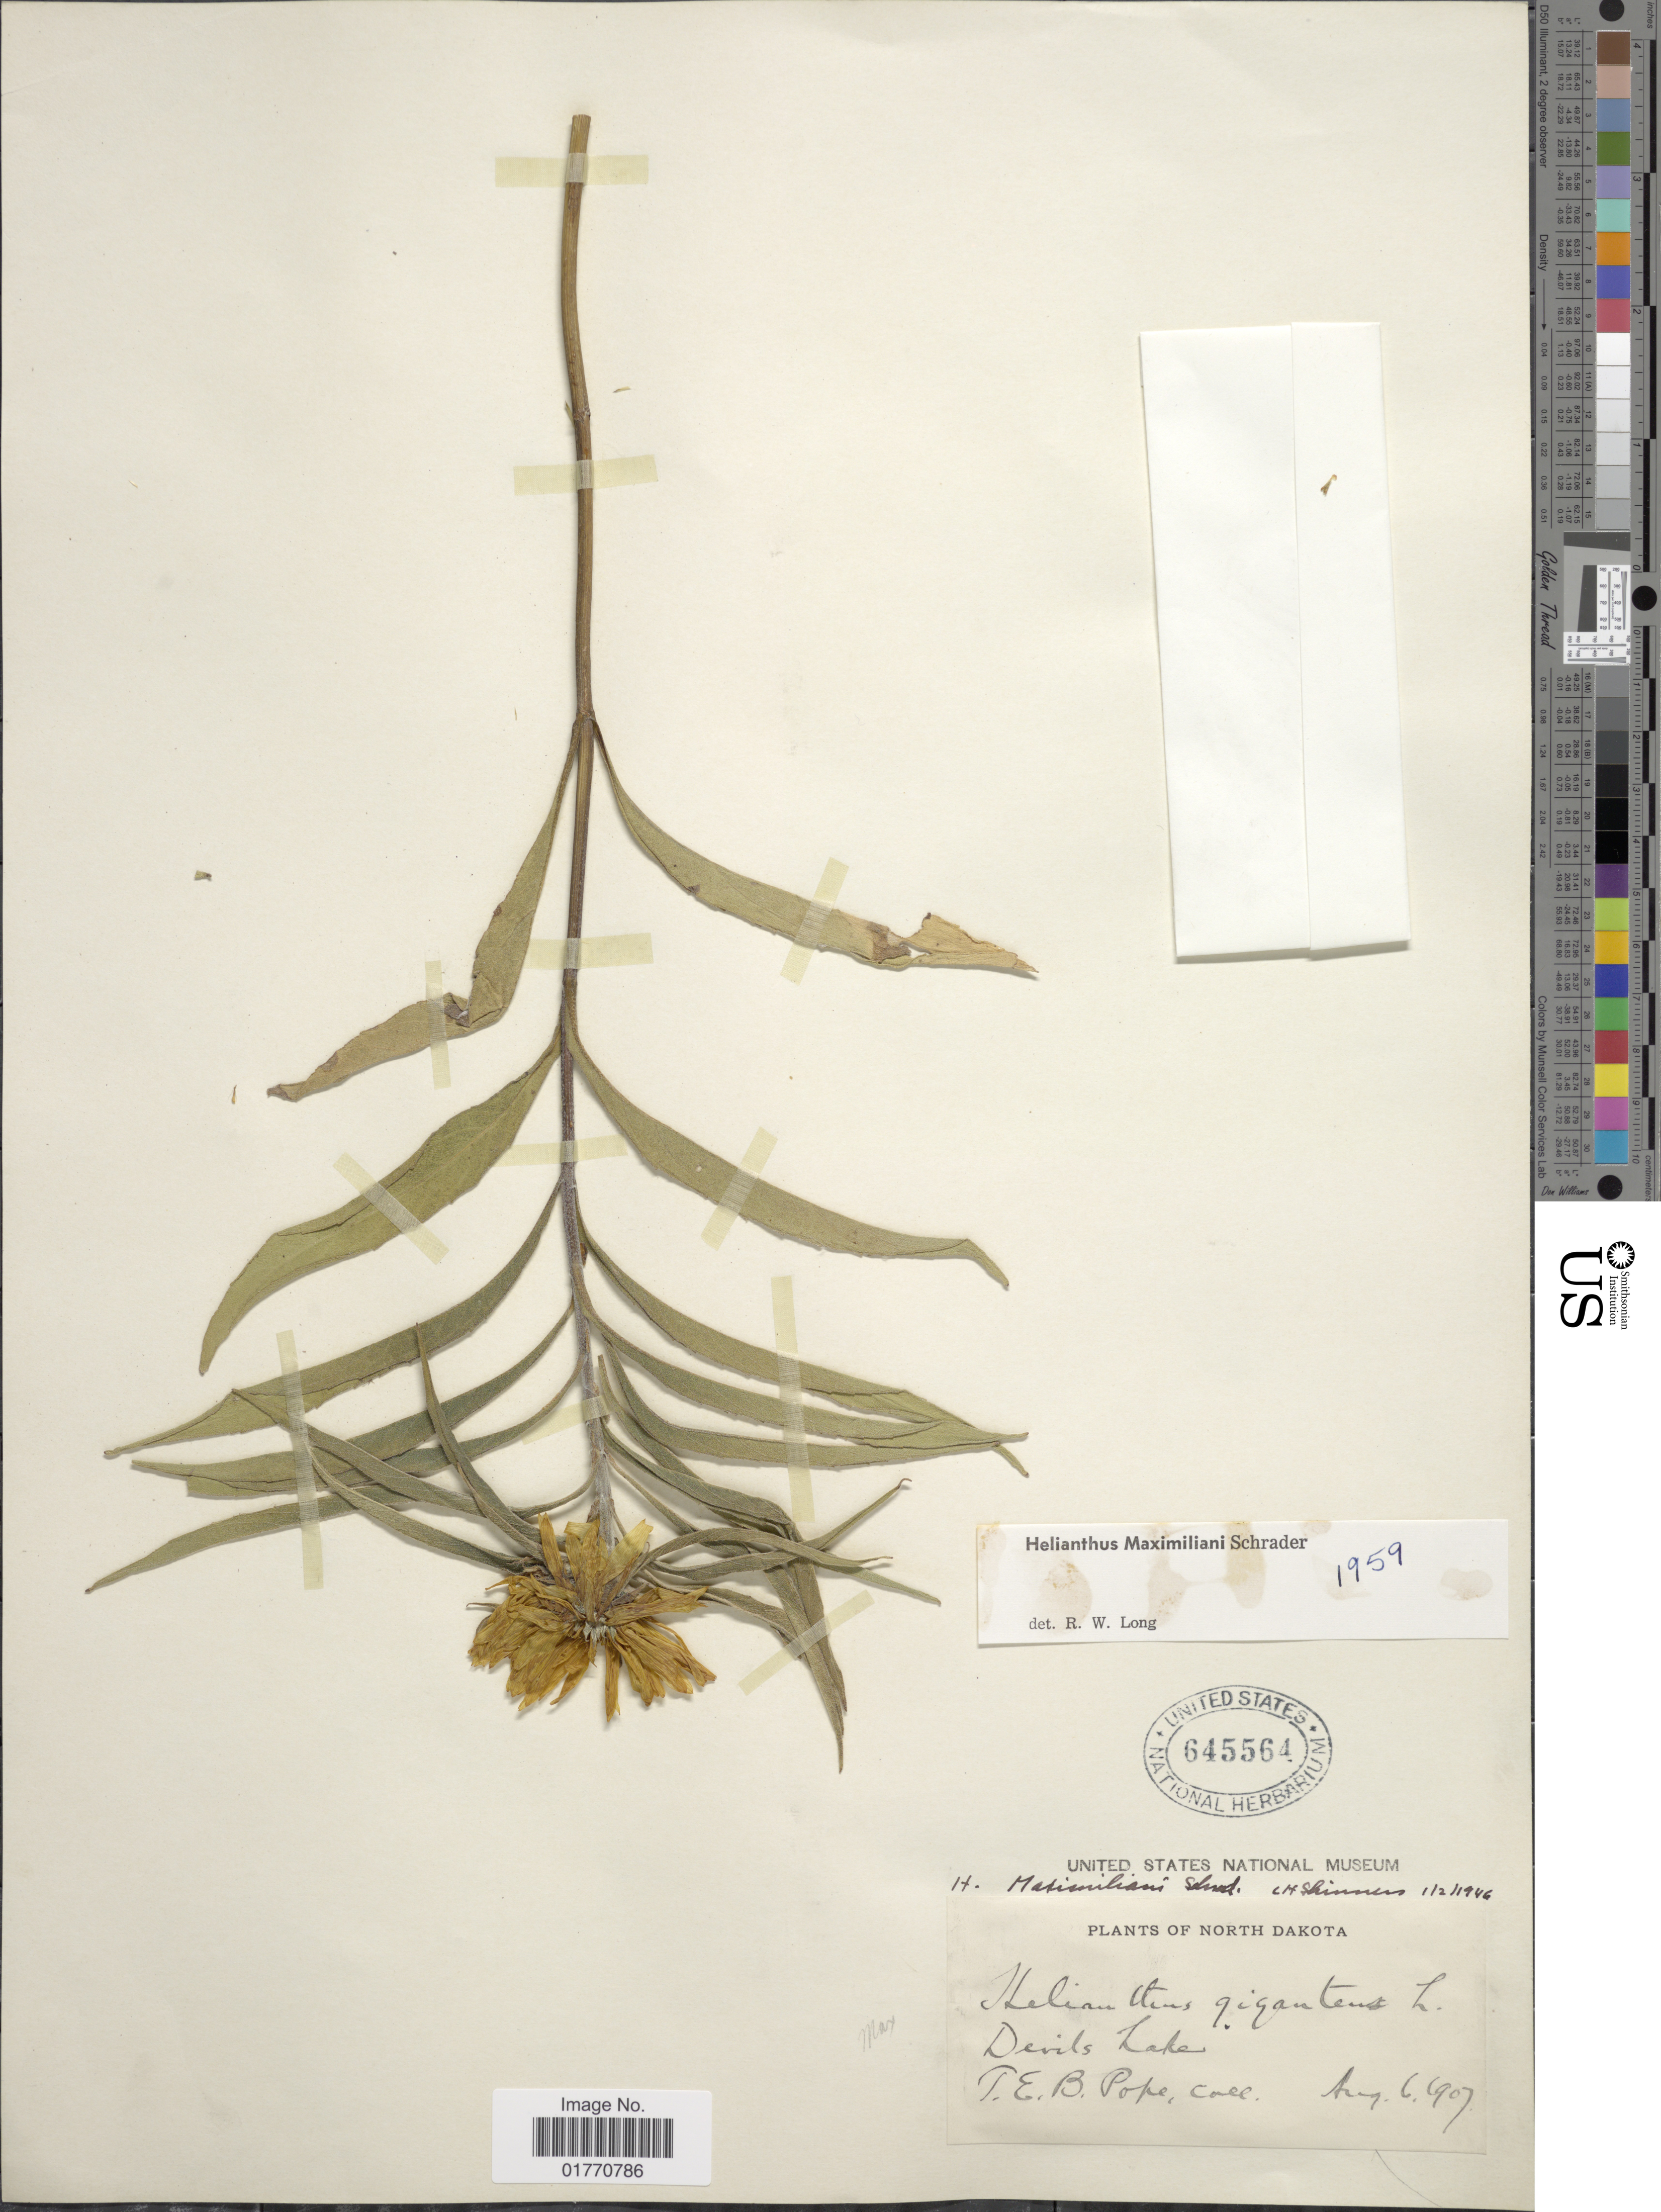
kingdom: Plantae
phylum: Tracheophyta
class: Magnoliopsida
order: Asterales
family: Asteraceae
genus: Helianthus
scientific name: Helianthus maximiliani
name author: Schrad.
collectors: T. Pope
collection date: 1907-08-06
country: United States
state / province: North Dakota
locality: Devils Lake.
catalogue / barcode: US 645564